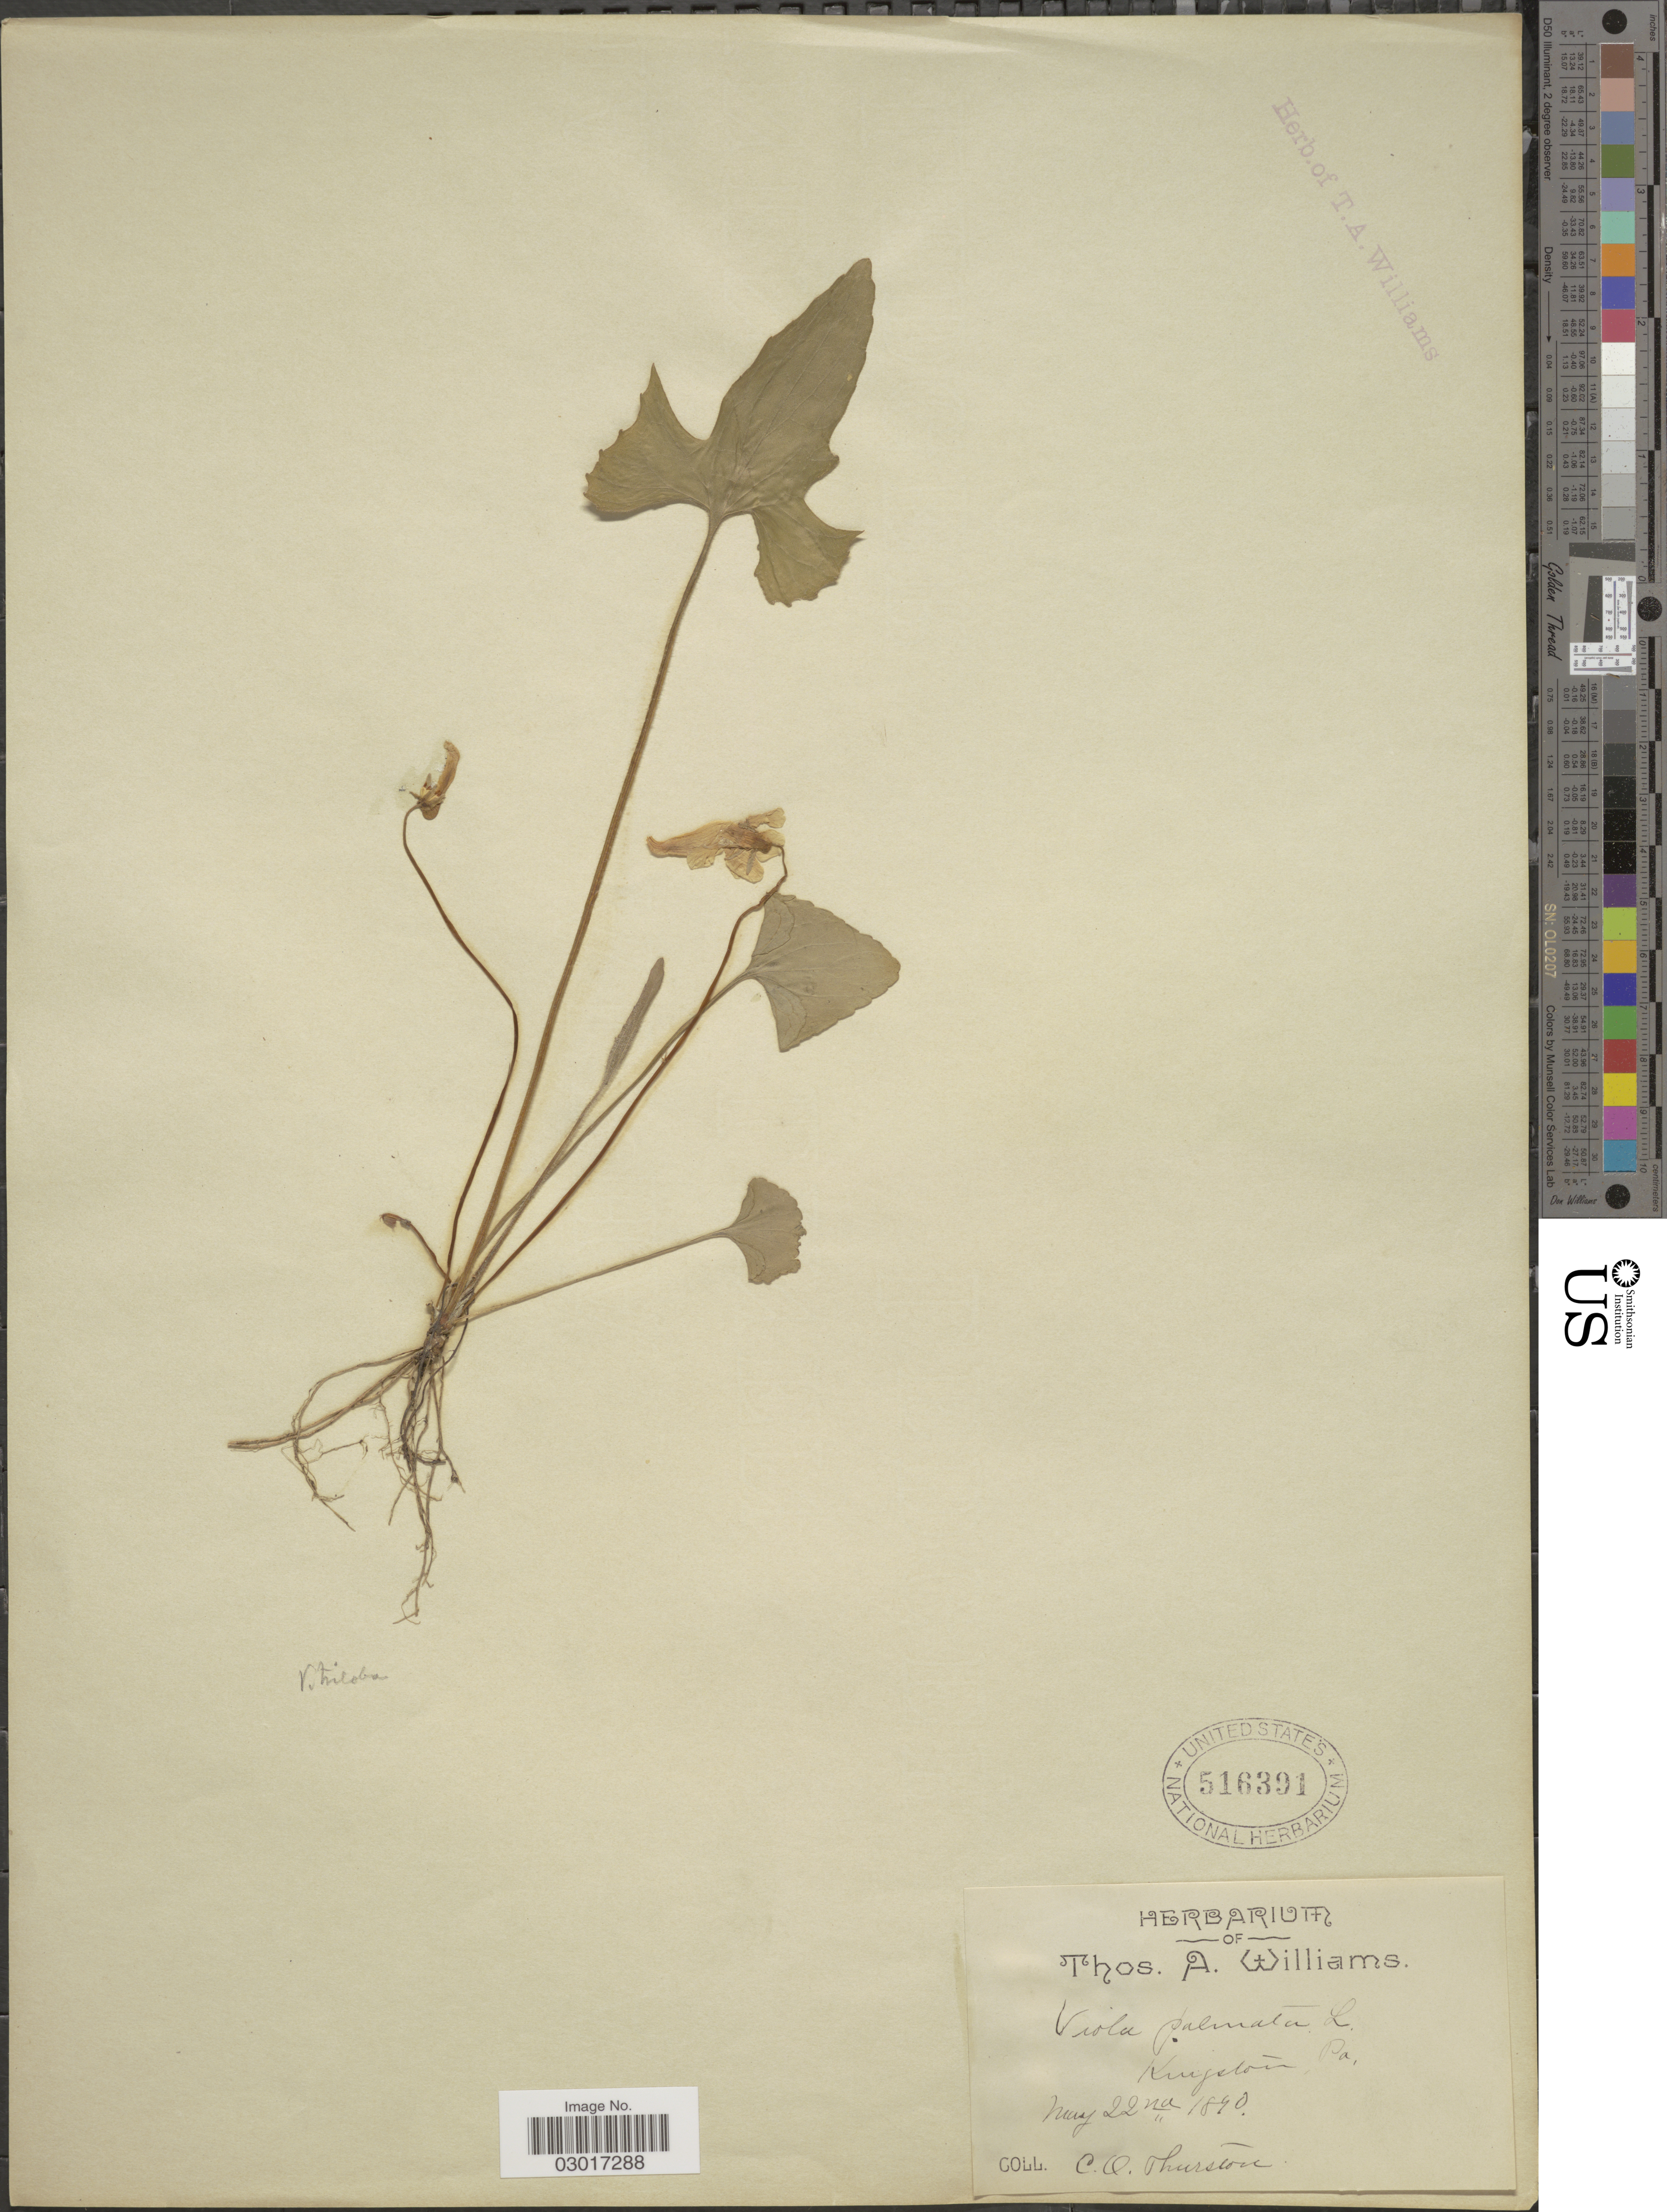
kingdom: Plantae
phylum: Tracheophyta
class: Magnoliopsida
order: Malpighiales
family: Violaceae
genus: Viola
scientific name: Viola triloba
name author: Schwein.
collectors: C. Thurston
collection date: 1890-05-22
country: United States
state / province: Pennsylvania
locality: Kingston.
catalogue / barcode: US 516391